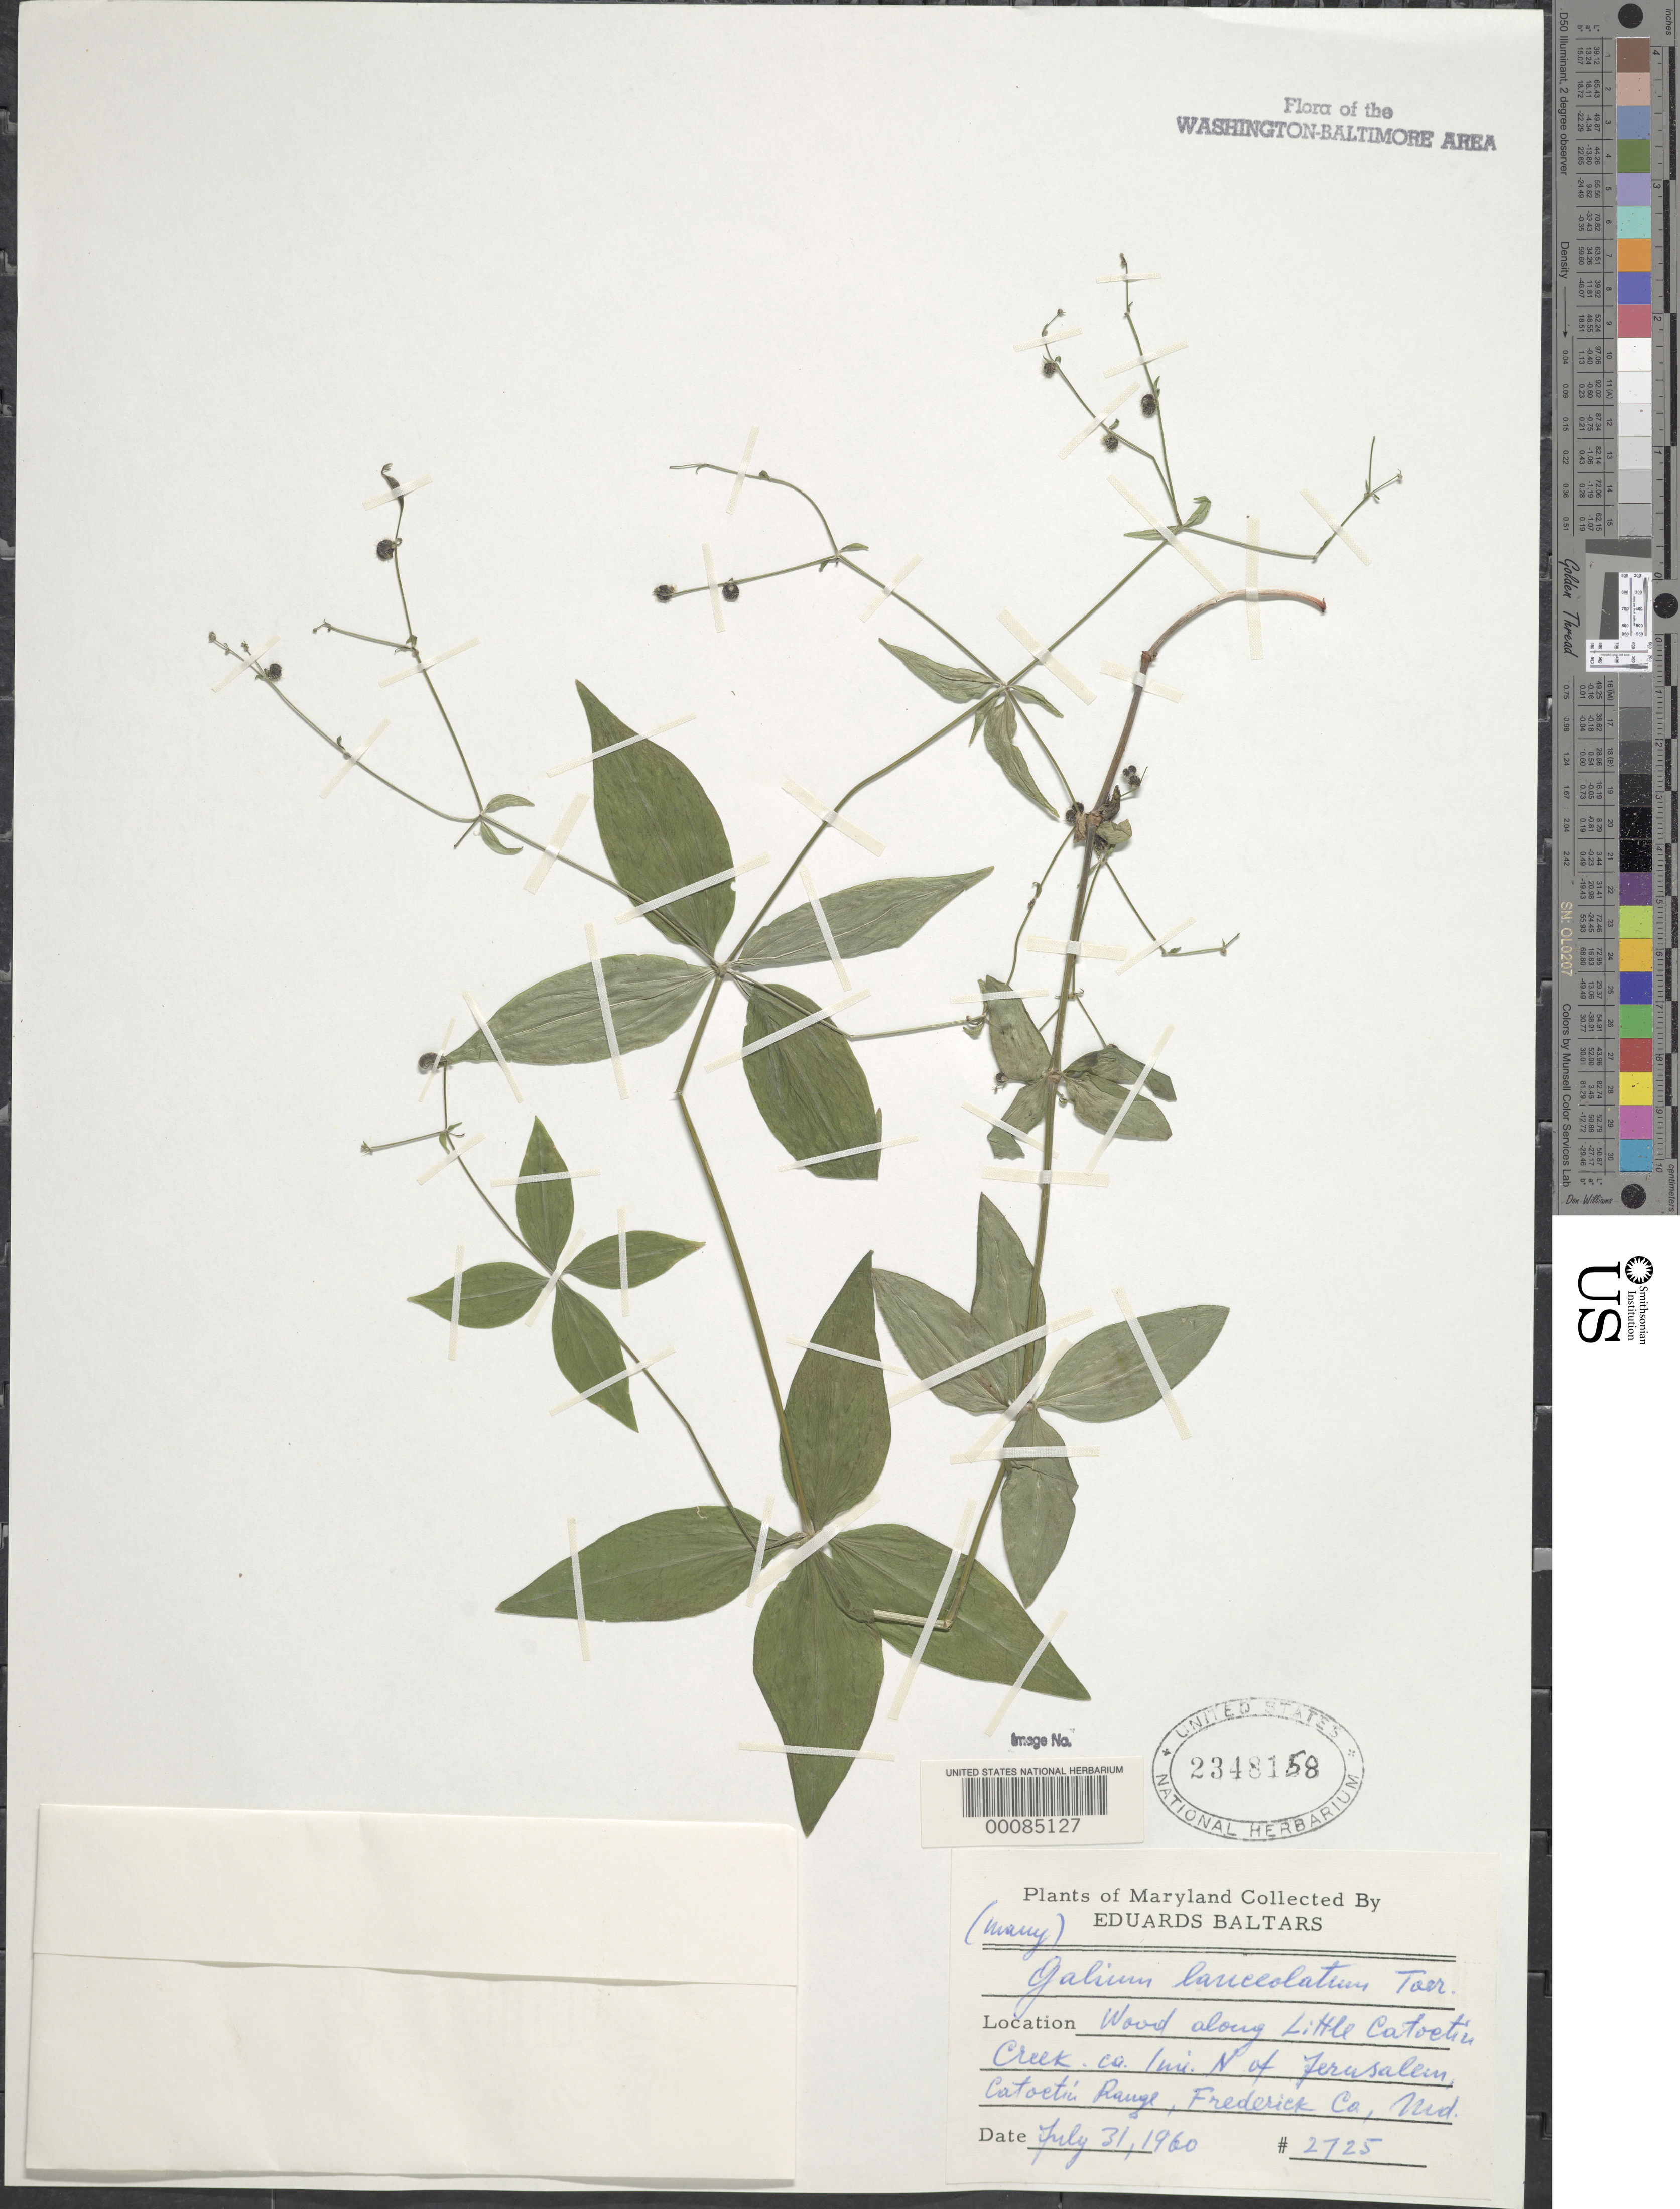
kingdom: Plantae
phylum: Tracheophyta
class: Magnoliopsida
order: Gentianales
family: Rubiaceae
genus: Galium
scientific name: Galium lanceolatum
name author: (Torr. & A. Gray) Torr.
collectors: E. Baltars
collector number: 2725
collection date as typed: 31 Jul 1960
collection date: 1960-07-31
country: United States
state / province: Maryland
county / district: Frederick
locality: Little Cactoctin Creek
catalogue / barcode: US 2348158